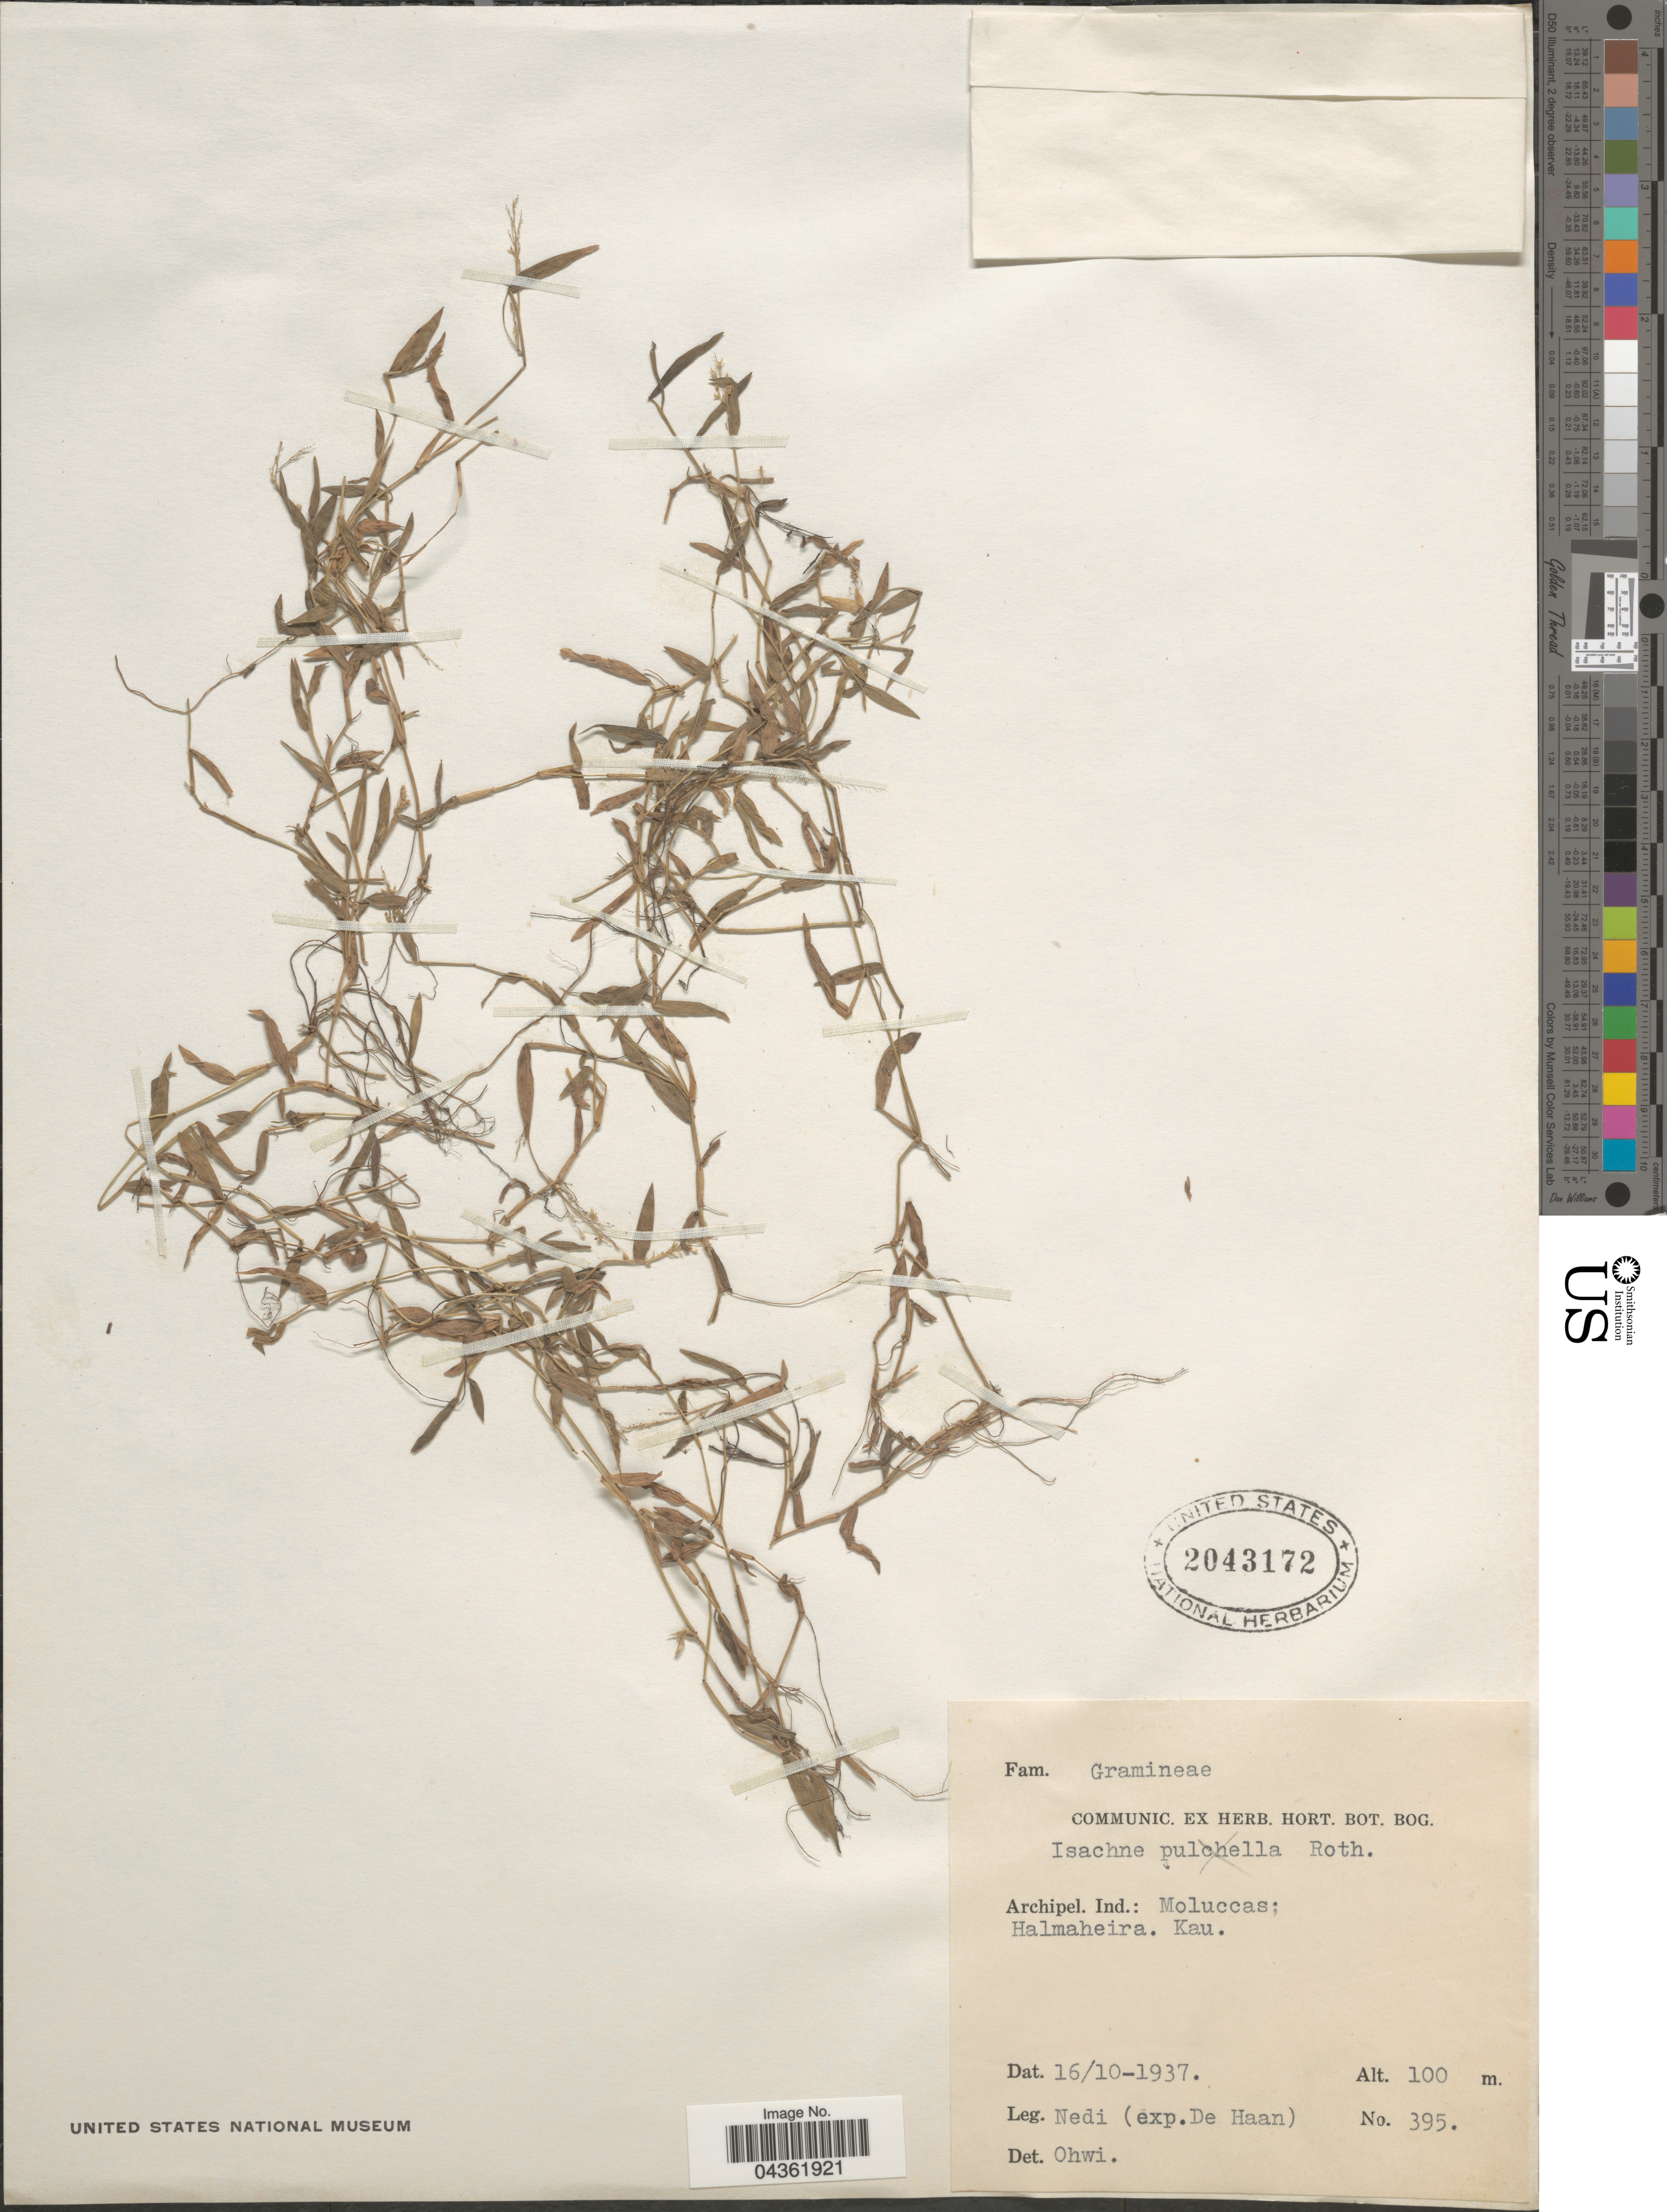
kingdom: Plantae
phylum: Tracheophyta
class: Liliopsida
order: Poales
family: Poaceae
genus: Isachne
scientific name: Isachne minutula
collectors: Nedi,--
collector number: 395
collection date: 1937-10-16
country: Indonesia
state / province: Maluku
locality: Archipel. Ind.: Moluccas; Halmaheira. Kau.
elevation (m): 100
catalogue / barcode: US 2043172